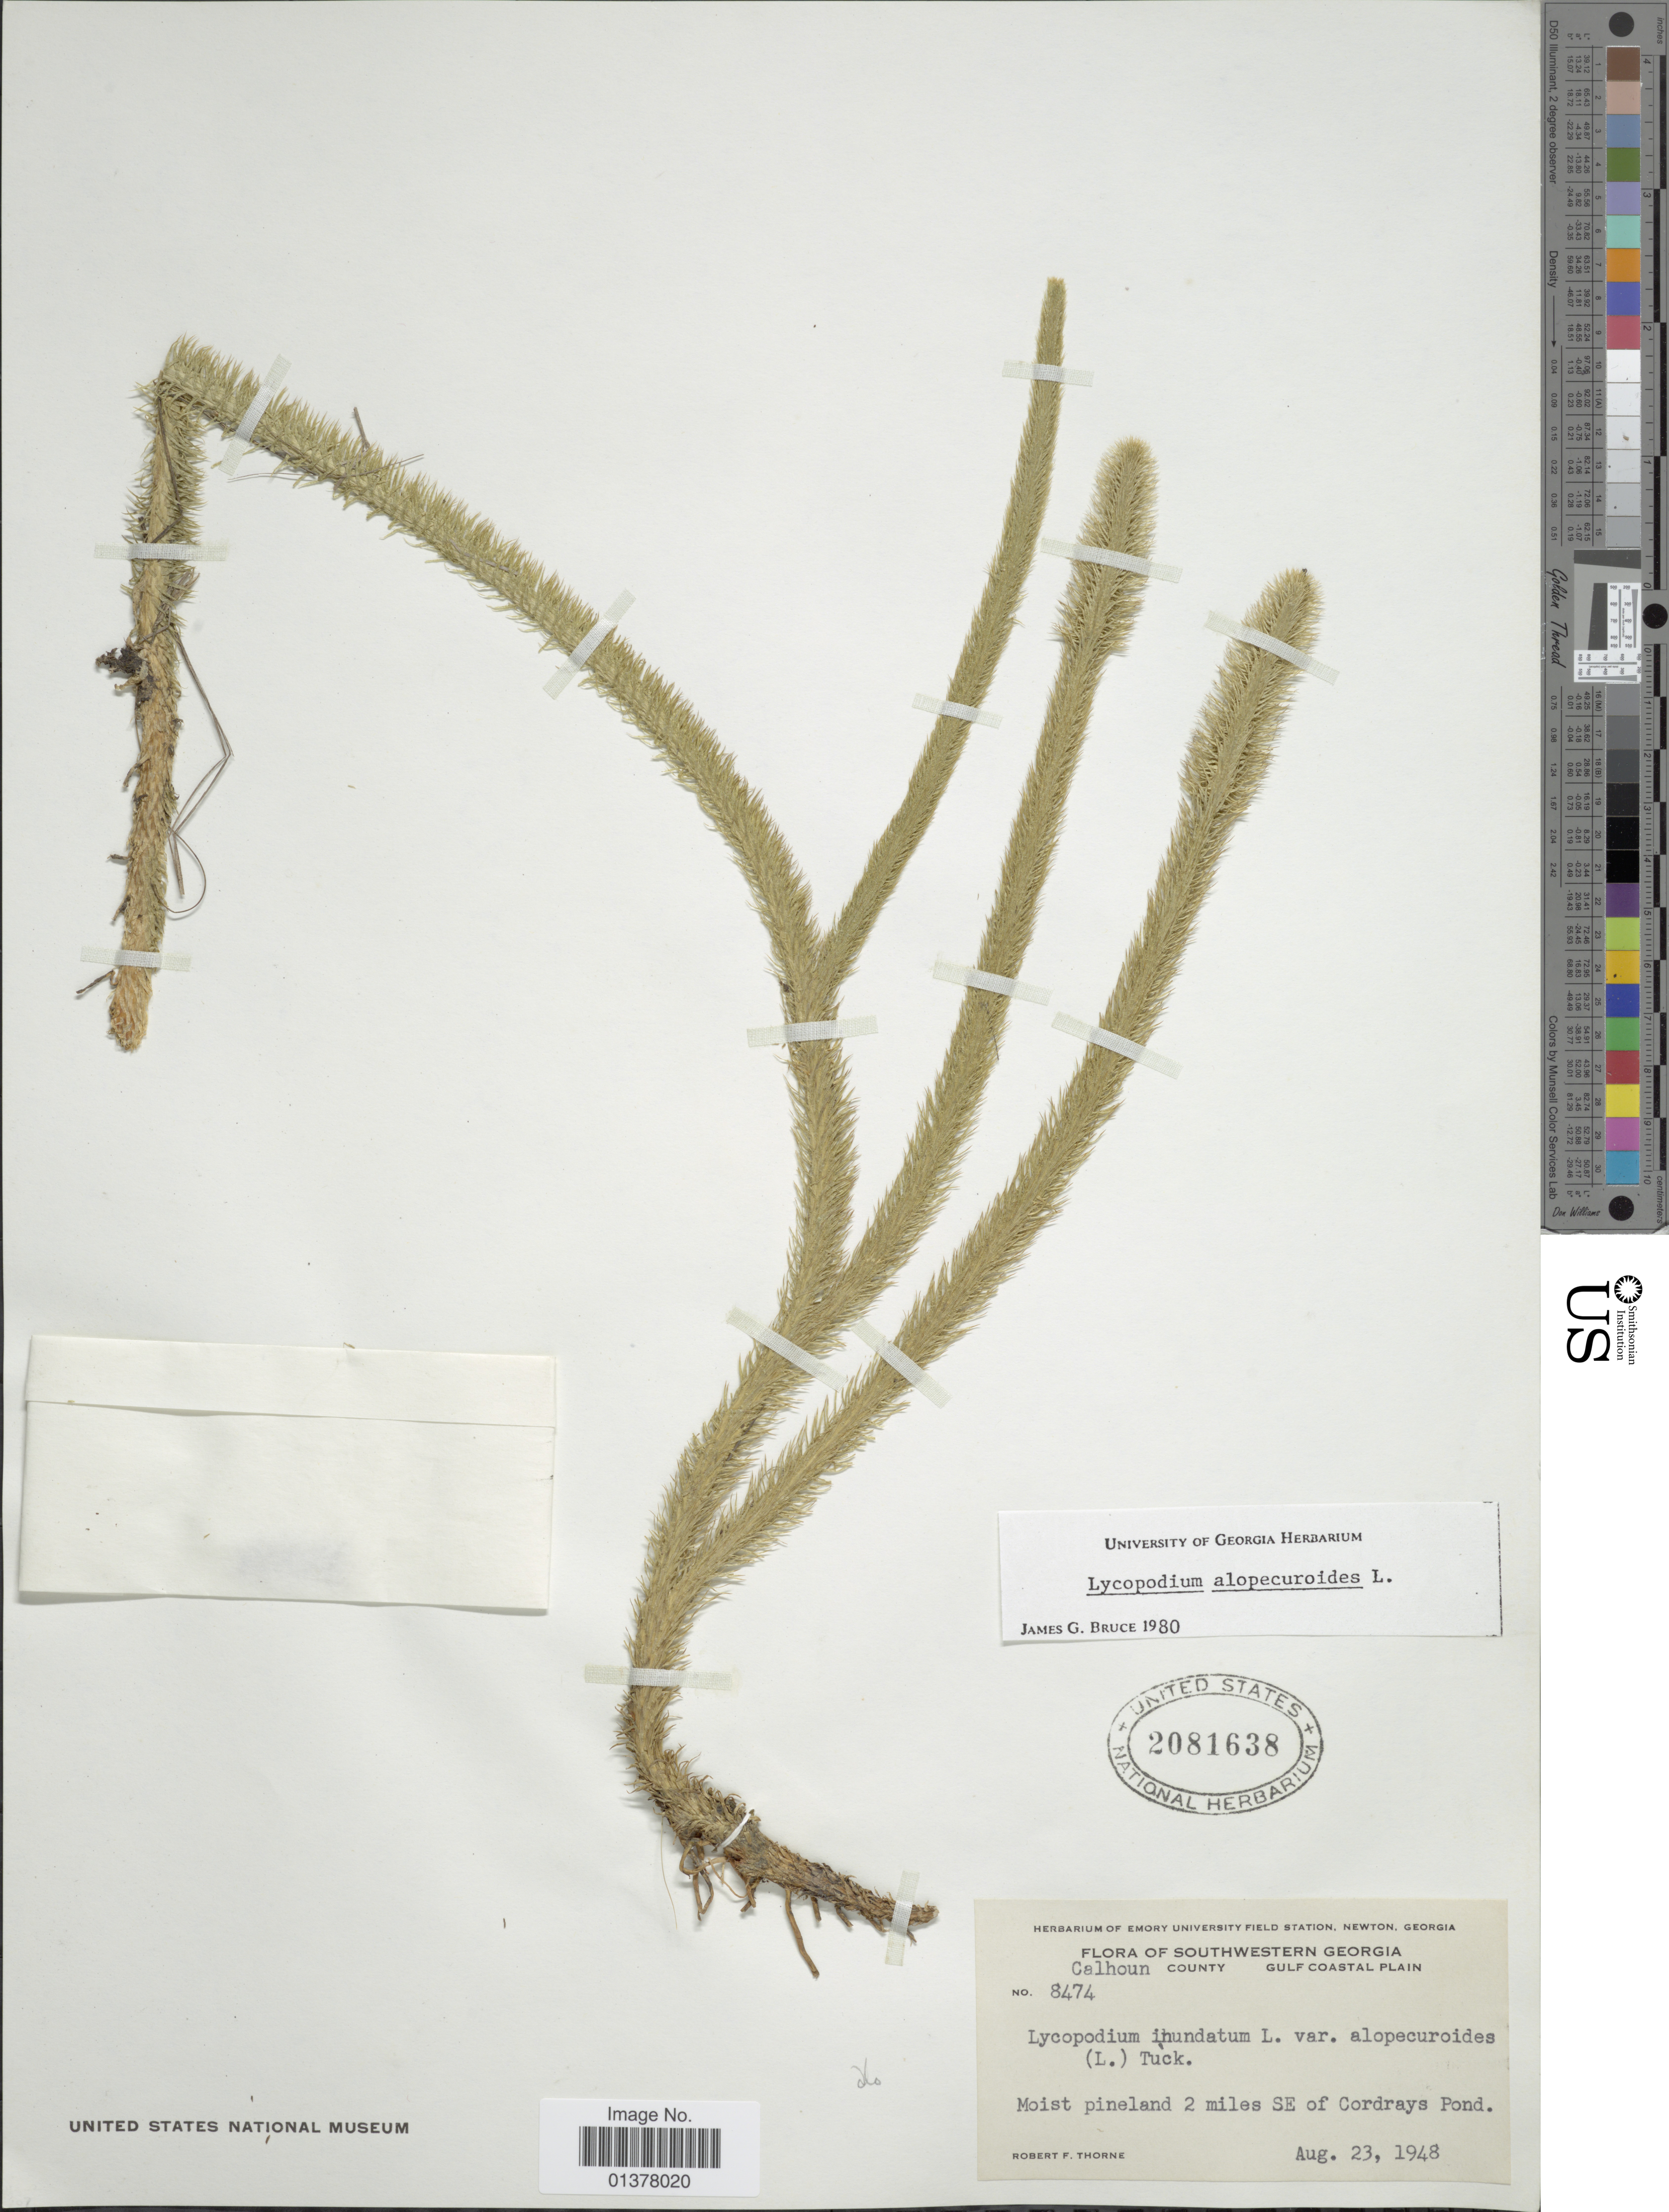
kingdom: Plantae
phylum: Tracheophyta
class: Lycopodiopsida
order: Lycopodiales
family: Lycopodiaceae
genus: Lycopodiella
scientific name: Lycopodiella alopecuroides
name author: (L.) Cranfill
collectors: R. F. Thorne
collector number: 8474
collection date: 1948-08-23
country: United States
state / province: Georgia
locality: Calhoun County, Gulf Coastal Plain, Moist pineland 2 miles SE of Cordrays Pond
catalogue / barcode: US 2081638